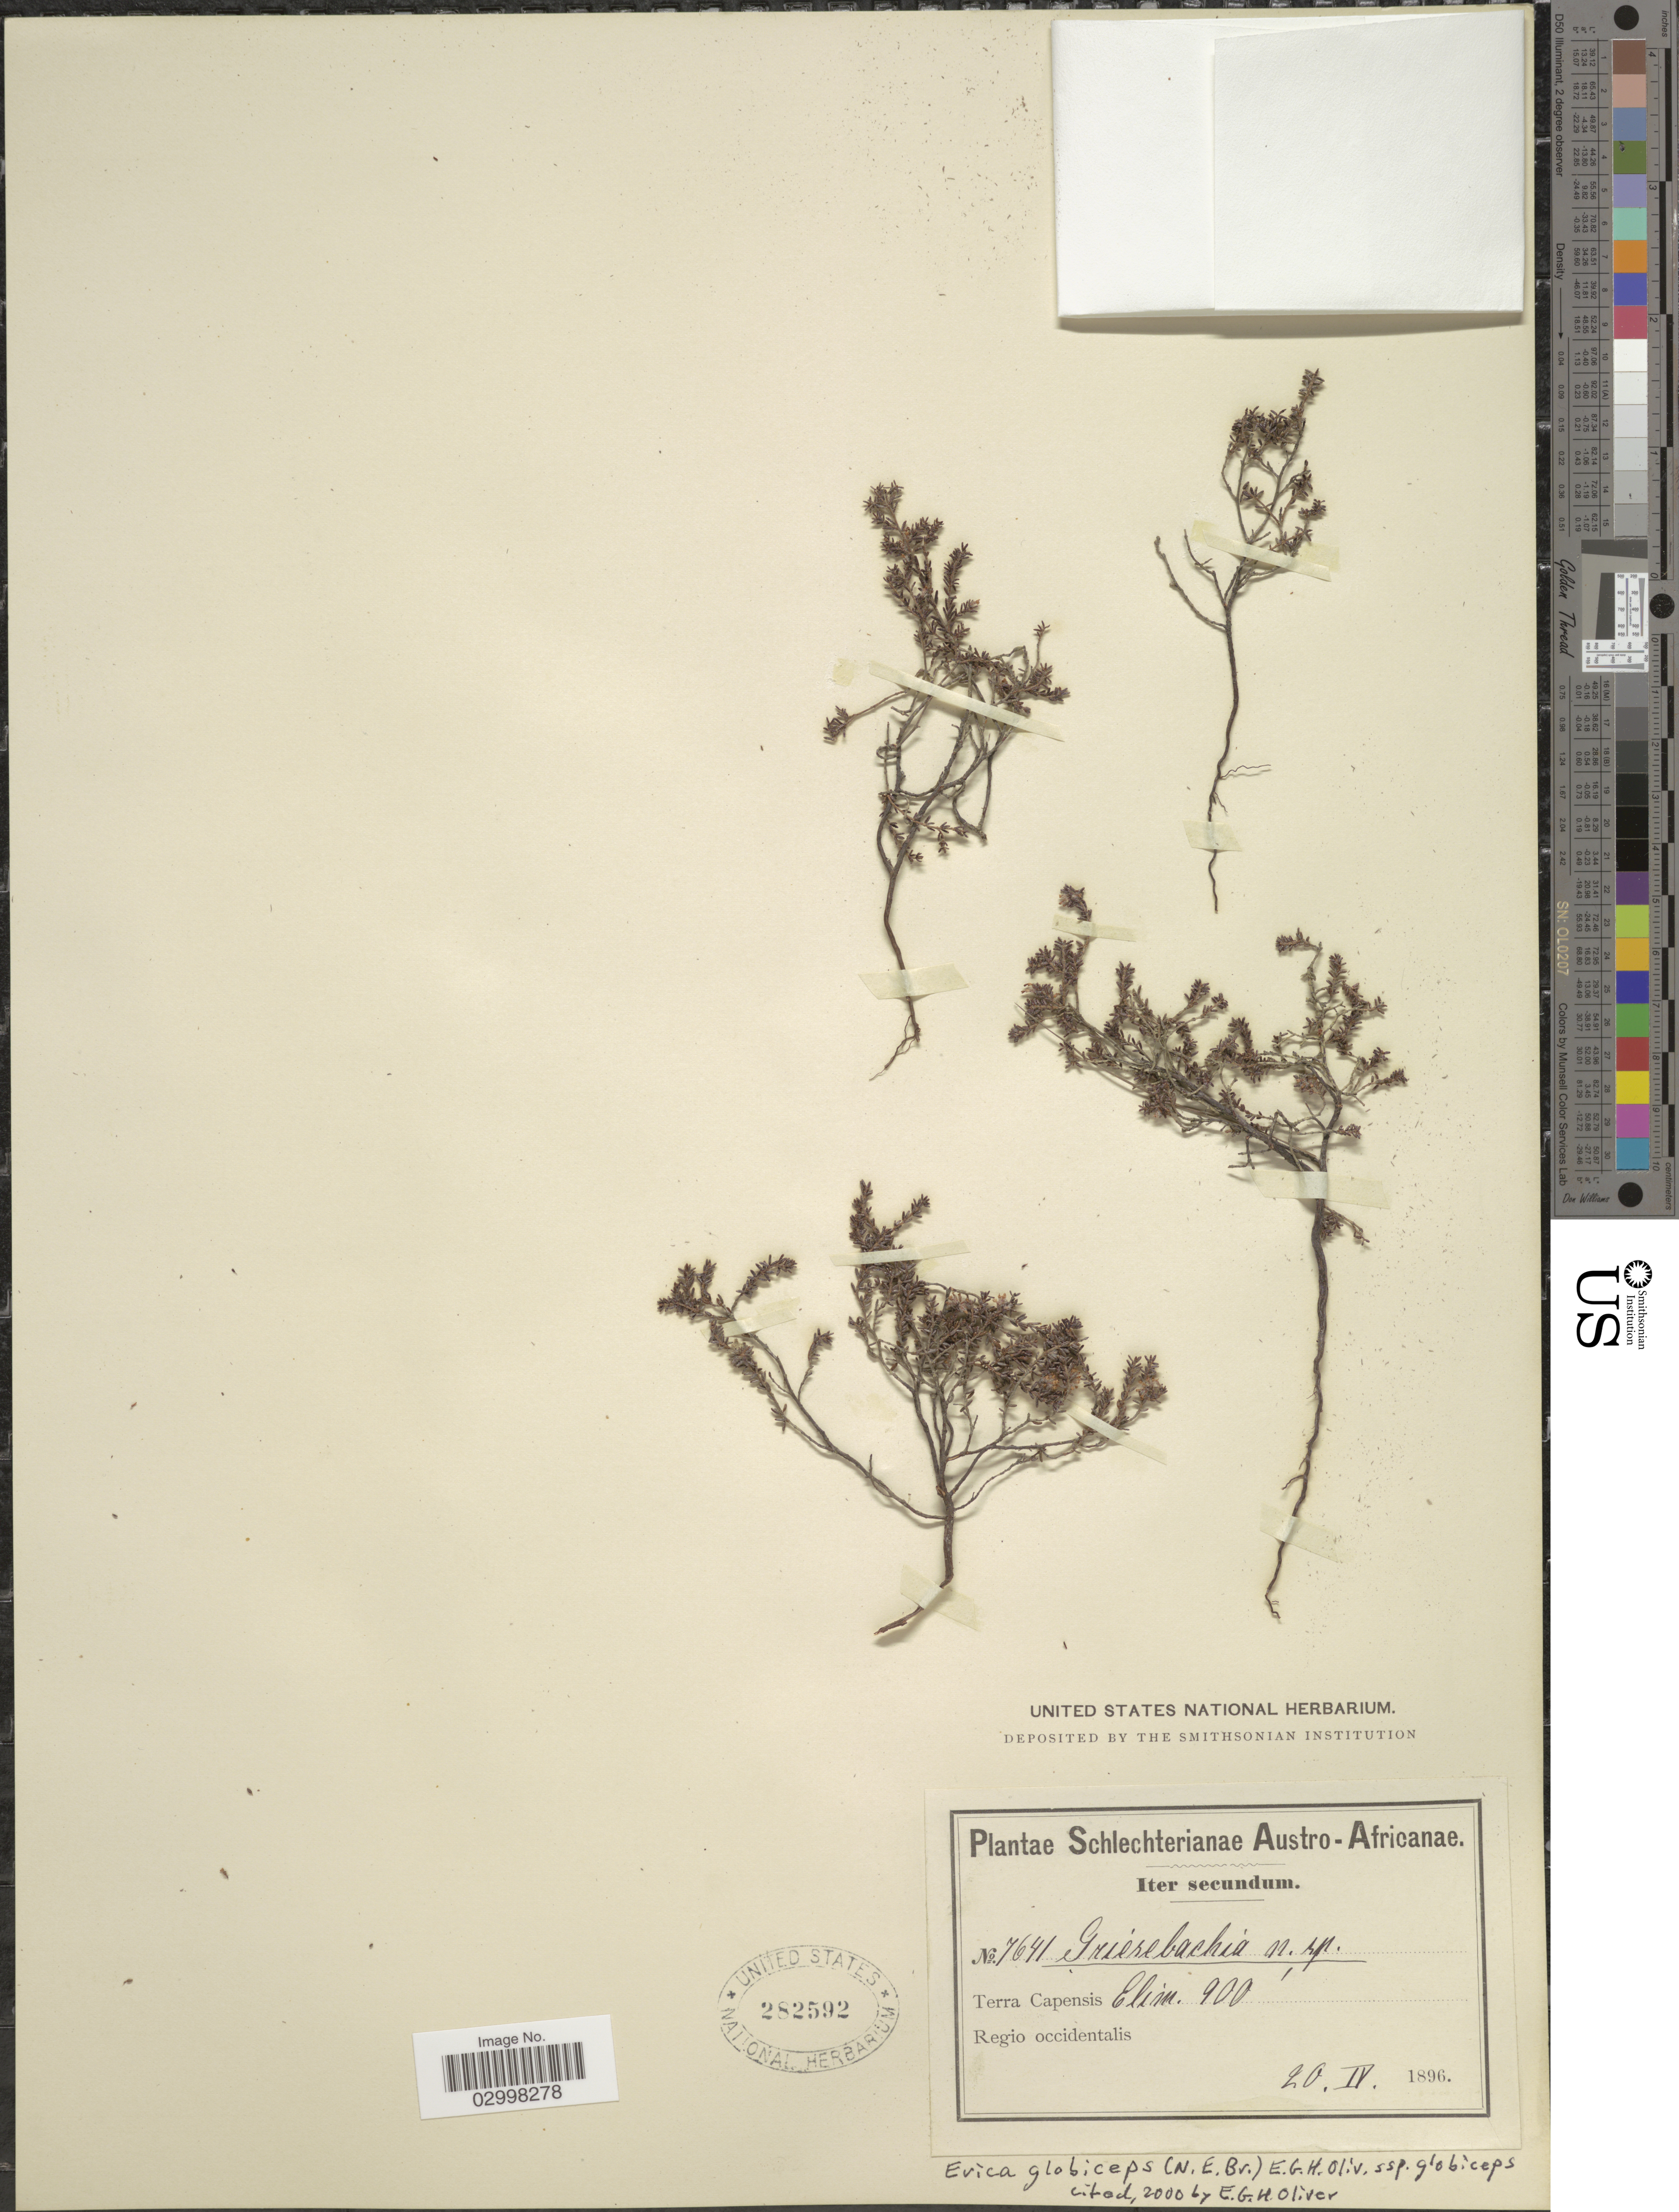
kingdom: Plantae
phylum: Tracheophyta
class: Magnoliopsida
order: Ericales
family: Ericaceae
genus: Erica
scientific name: Erica globiceps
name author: (N.E. Br.) E.G.H. Oliv.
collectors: Schlechter, --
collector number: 7641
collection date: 1896-04-20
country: South Africa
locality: Austro-Africanae. Terra Capensis Elim. Regio occidentalis.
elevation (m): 274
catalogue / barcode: US 282592